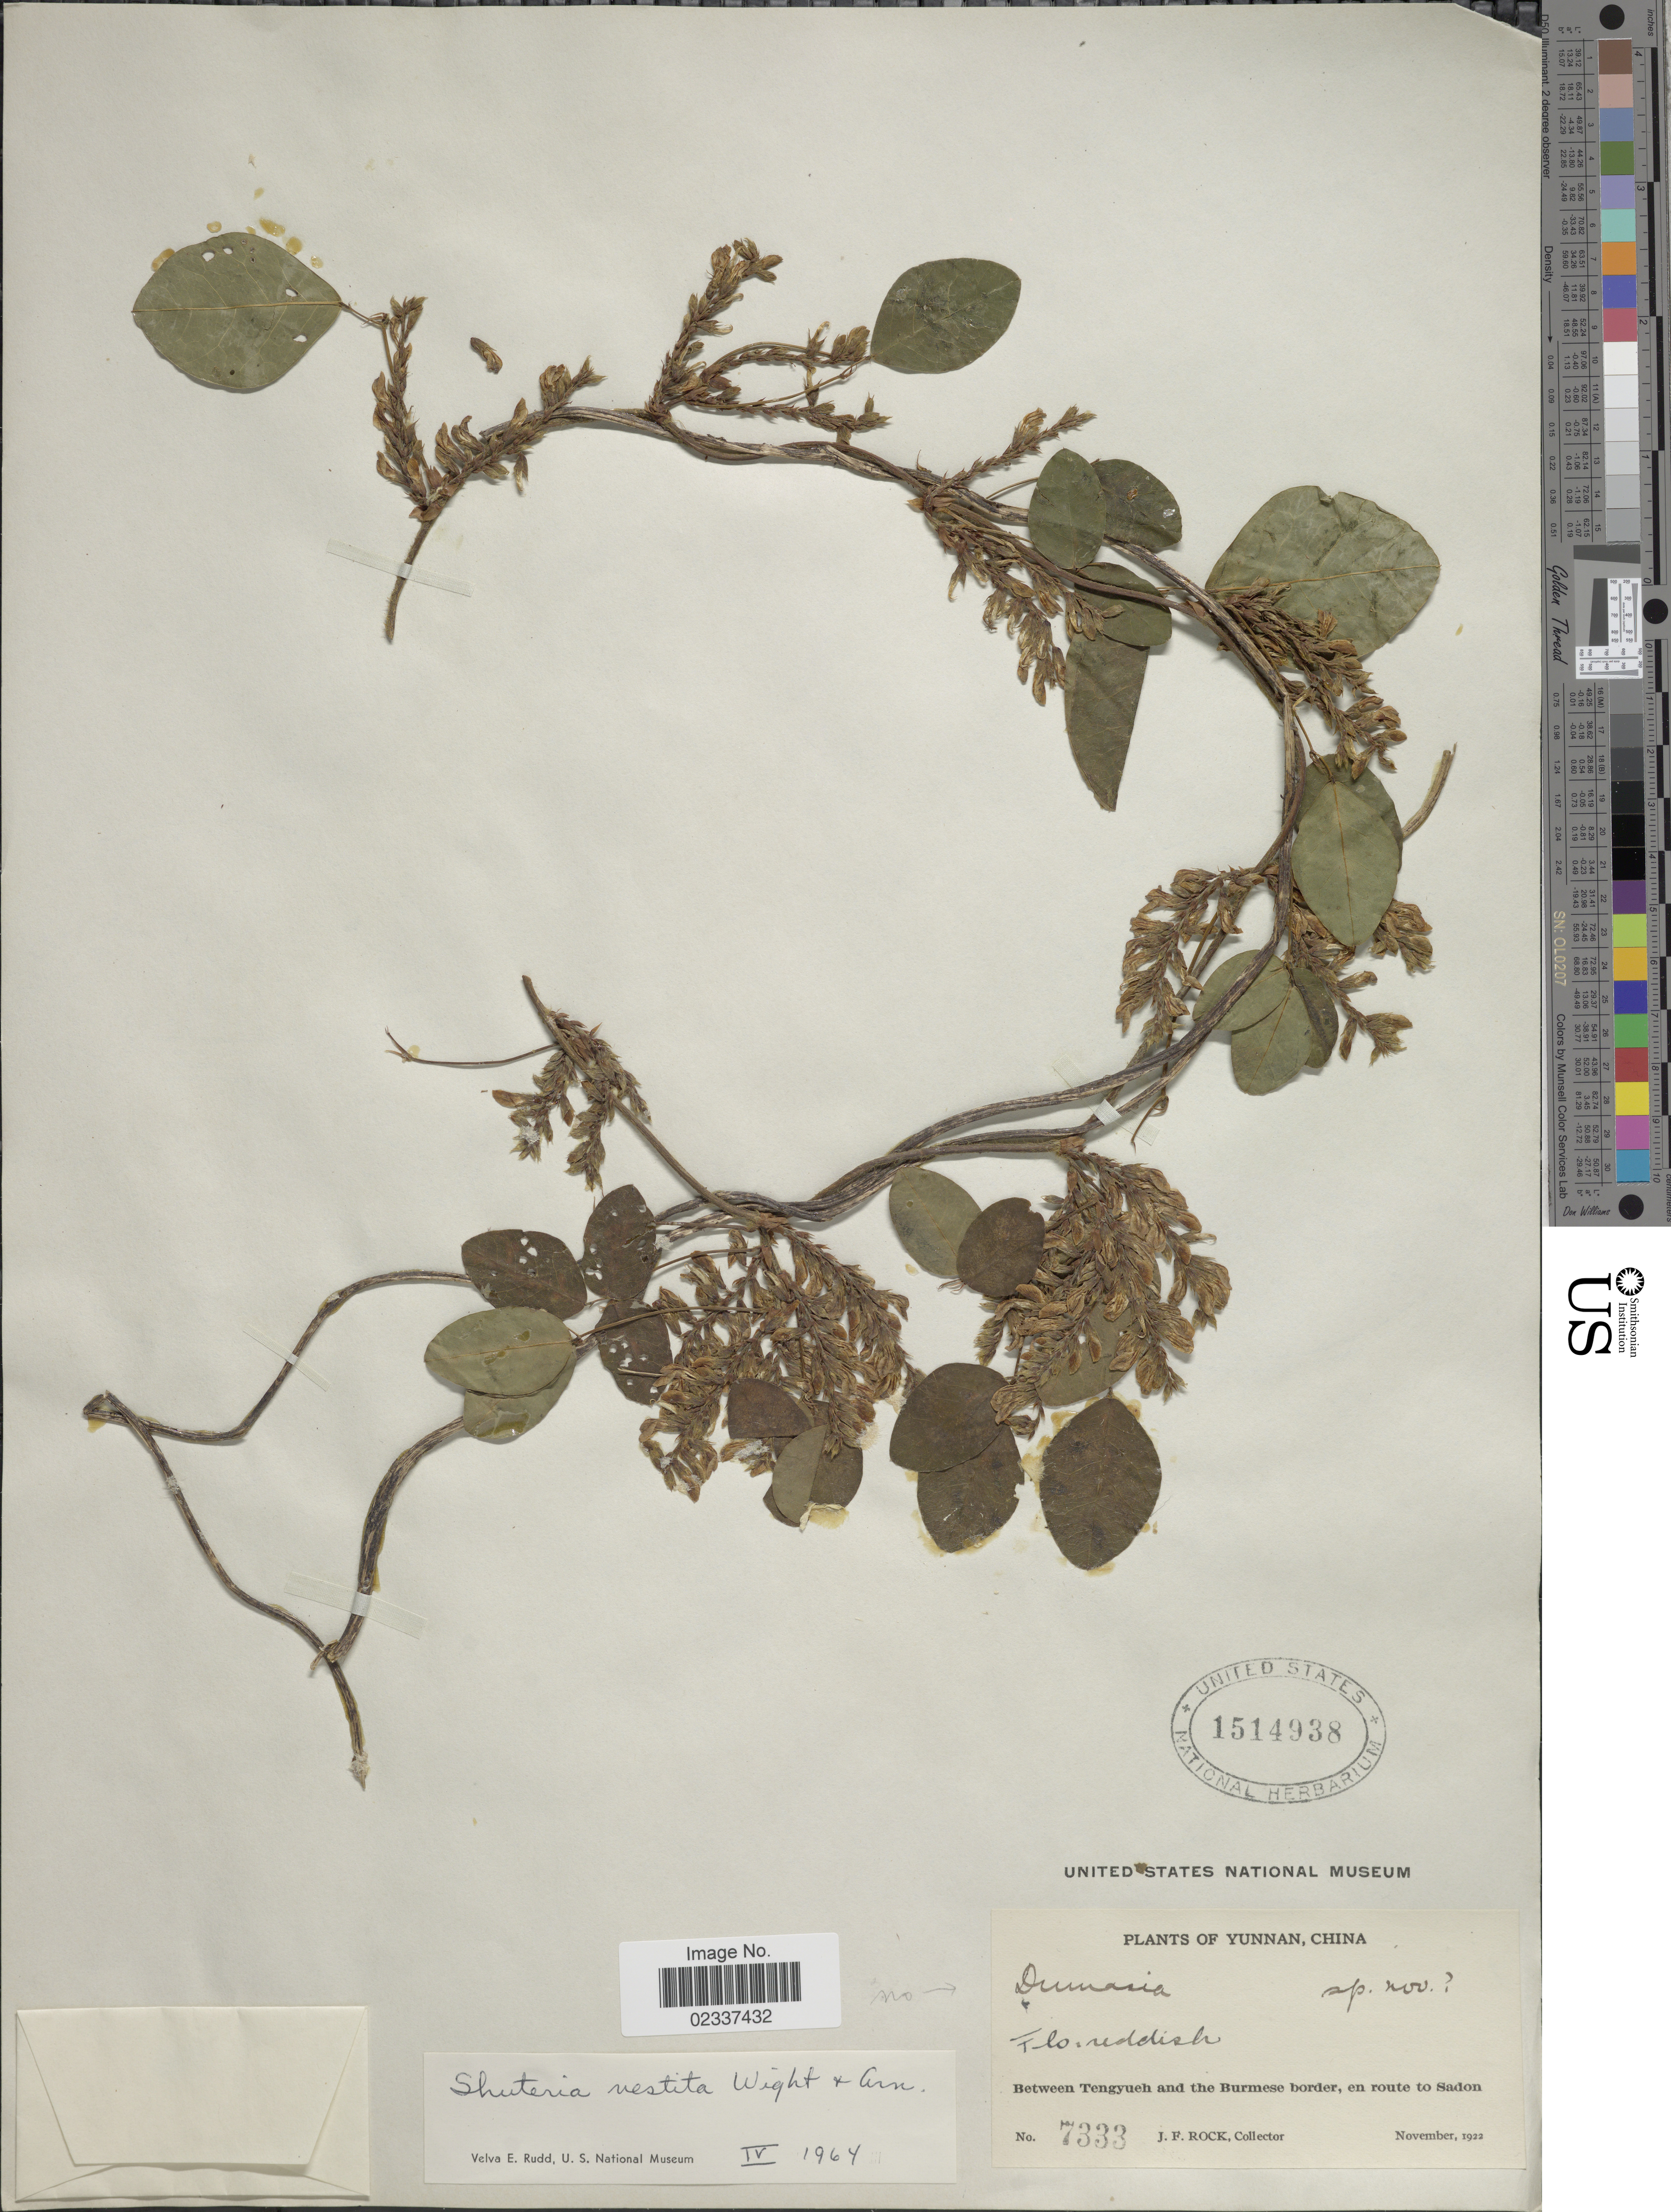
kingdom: Plantae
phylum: Tracheophyta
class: Magnoliopsida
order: Fabales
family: Fabaceae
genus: Shuteria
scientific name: Shuteria vestita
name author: Wight & Arn.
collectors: J. Rock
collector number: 7333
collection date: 1922-11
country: China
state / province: Yunnan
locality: Between Tengyueh and the Burmese border, en route to Sadon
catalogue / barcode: US 1514938